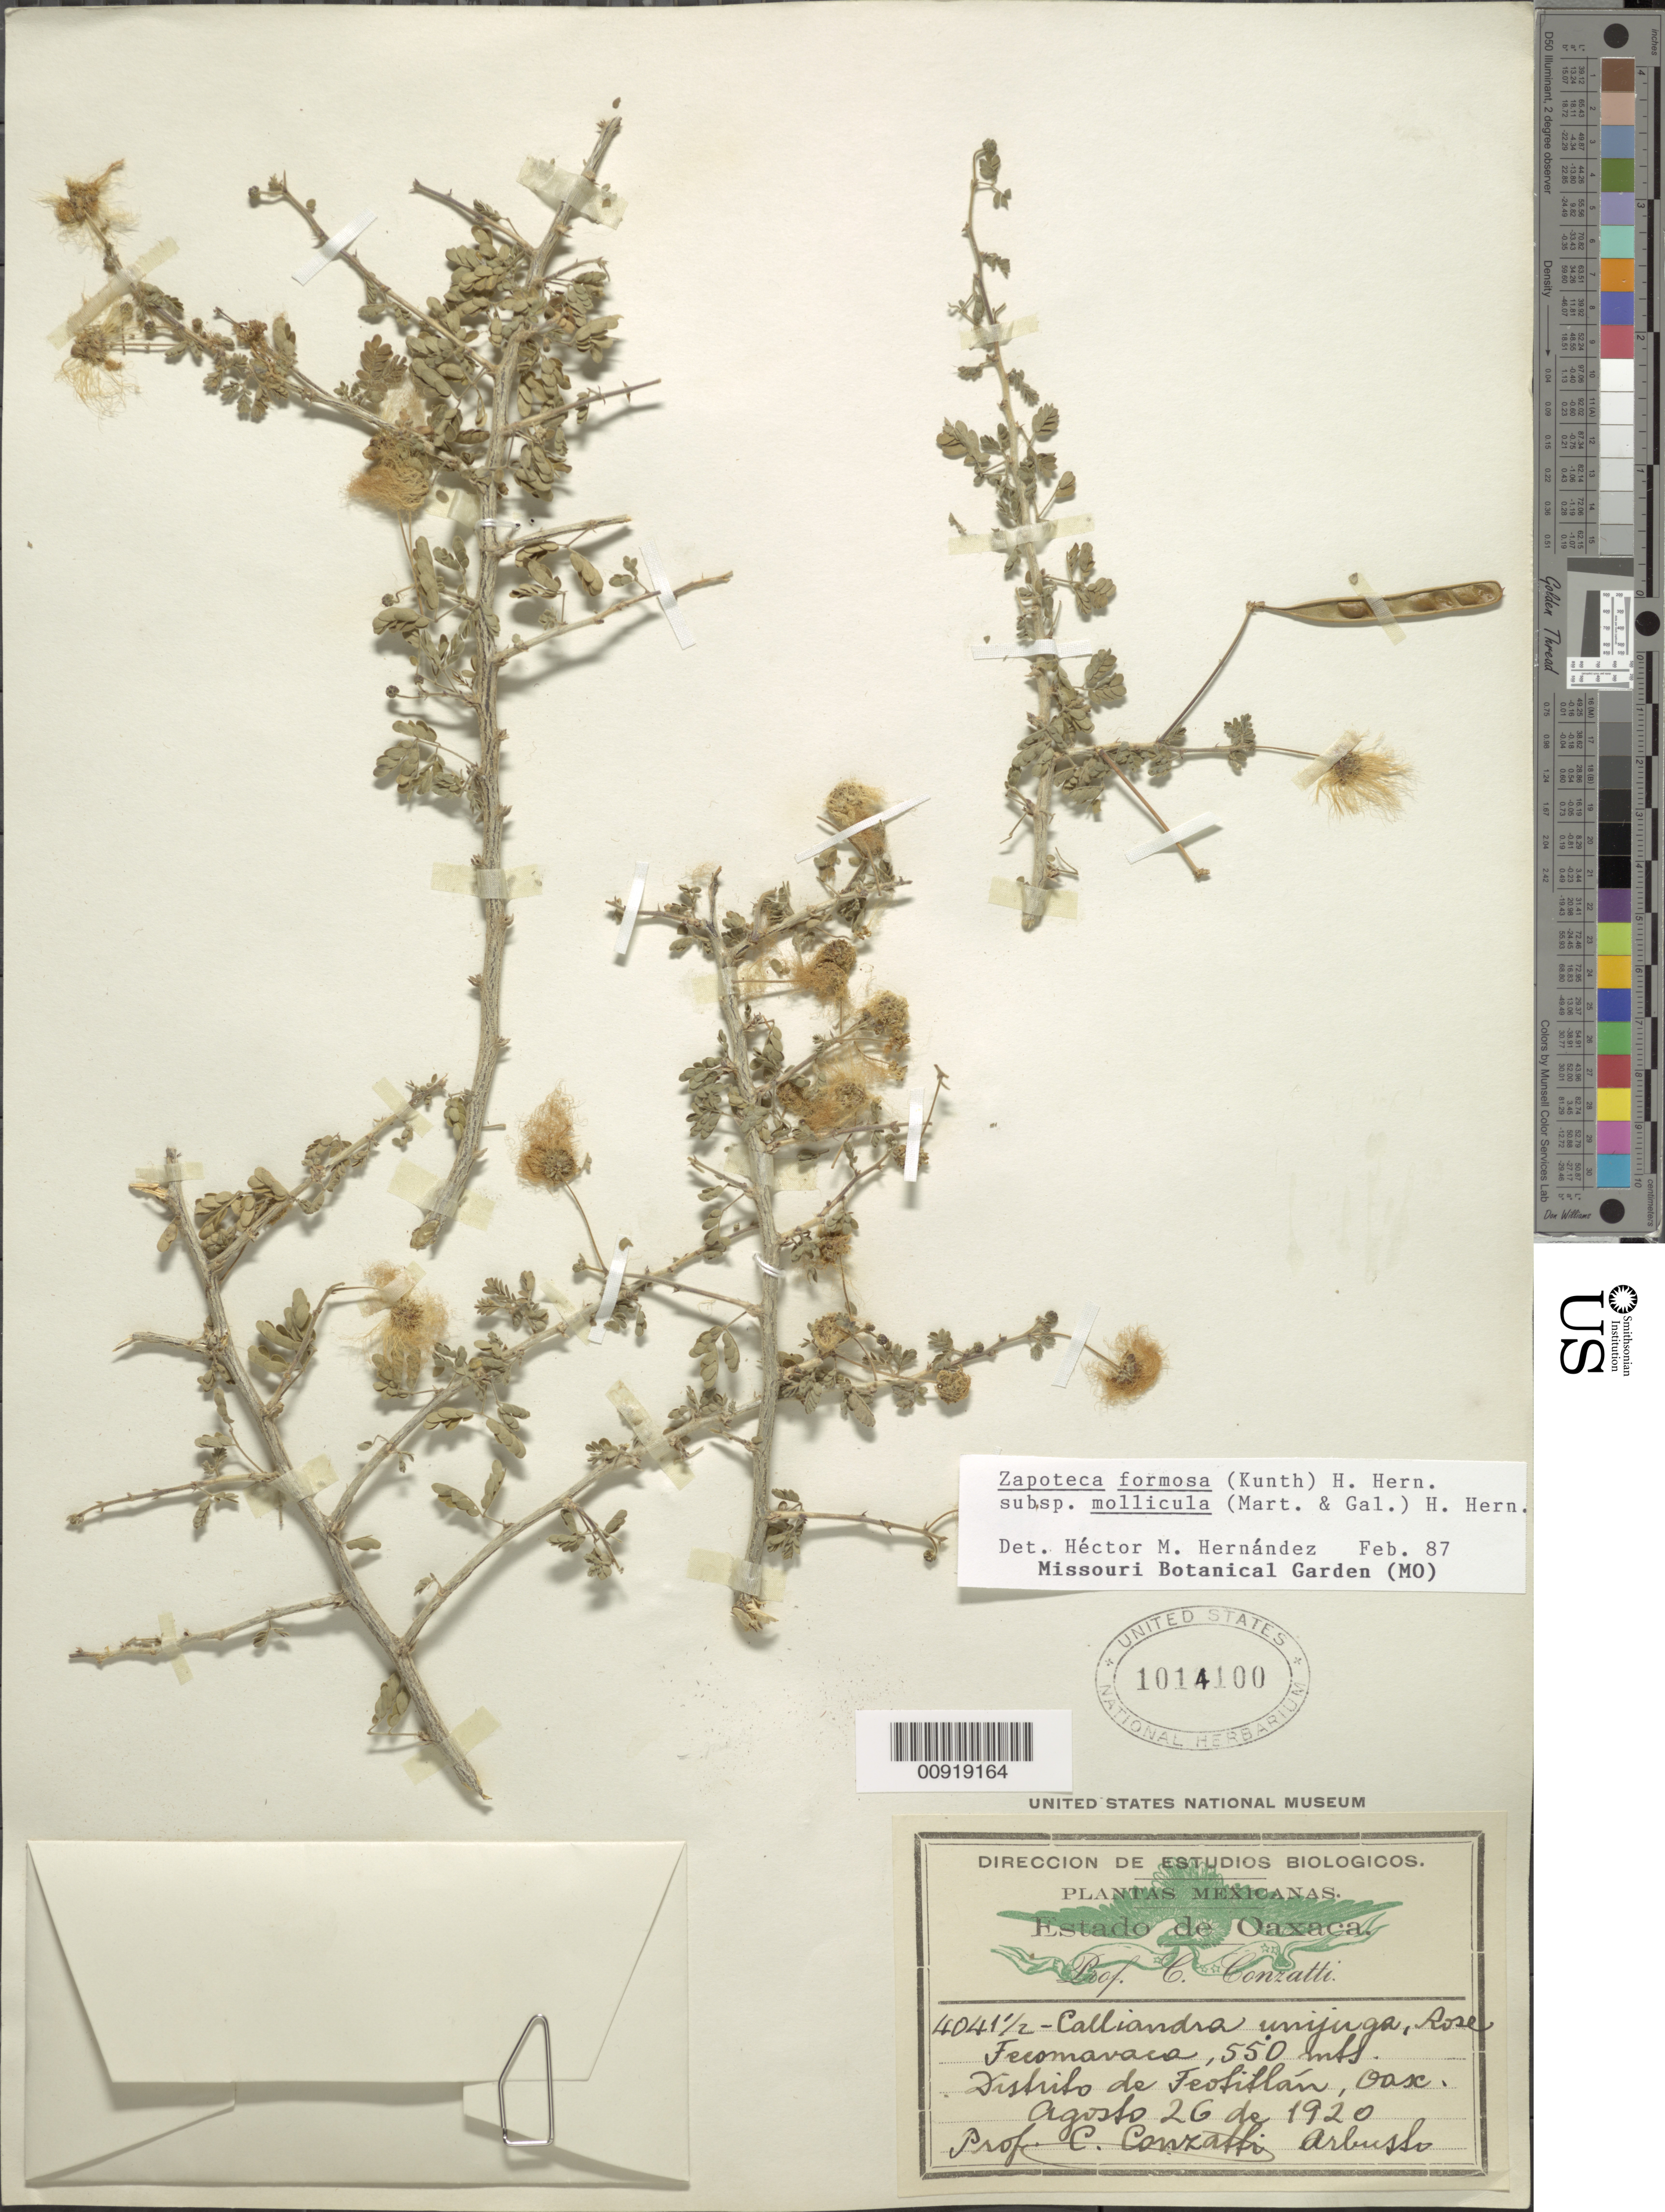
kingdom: Plantae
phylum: Tracheophyta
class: Magnoliopsida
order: Fabales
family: Fabaceae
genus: Zapoteca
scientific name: Zapoteca formosa subsp. molliculla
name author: (M. Martens & Galeotti) H.M. Hern.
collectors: C. Conzatti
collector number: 4041½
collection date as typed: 26 Aug 1920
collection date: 1920-08-26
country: Mexico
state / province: Oaxaca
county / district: Teotitlán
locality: Tecomavaca, Distrito de Teotitlán, Oaxaca.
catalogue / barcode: US 1014100